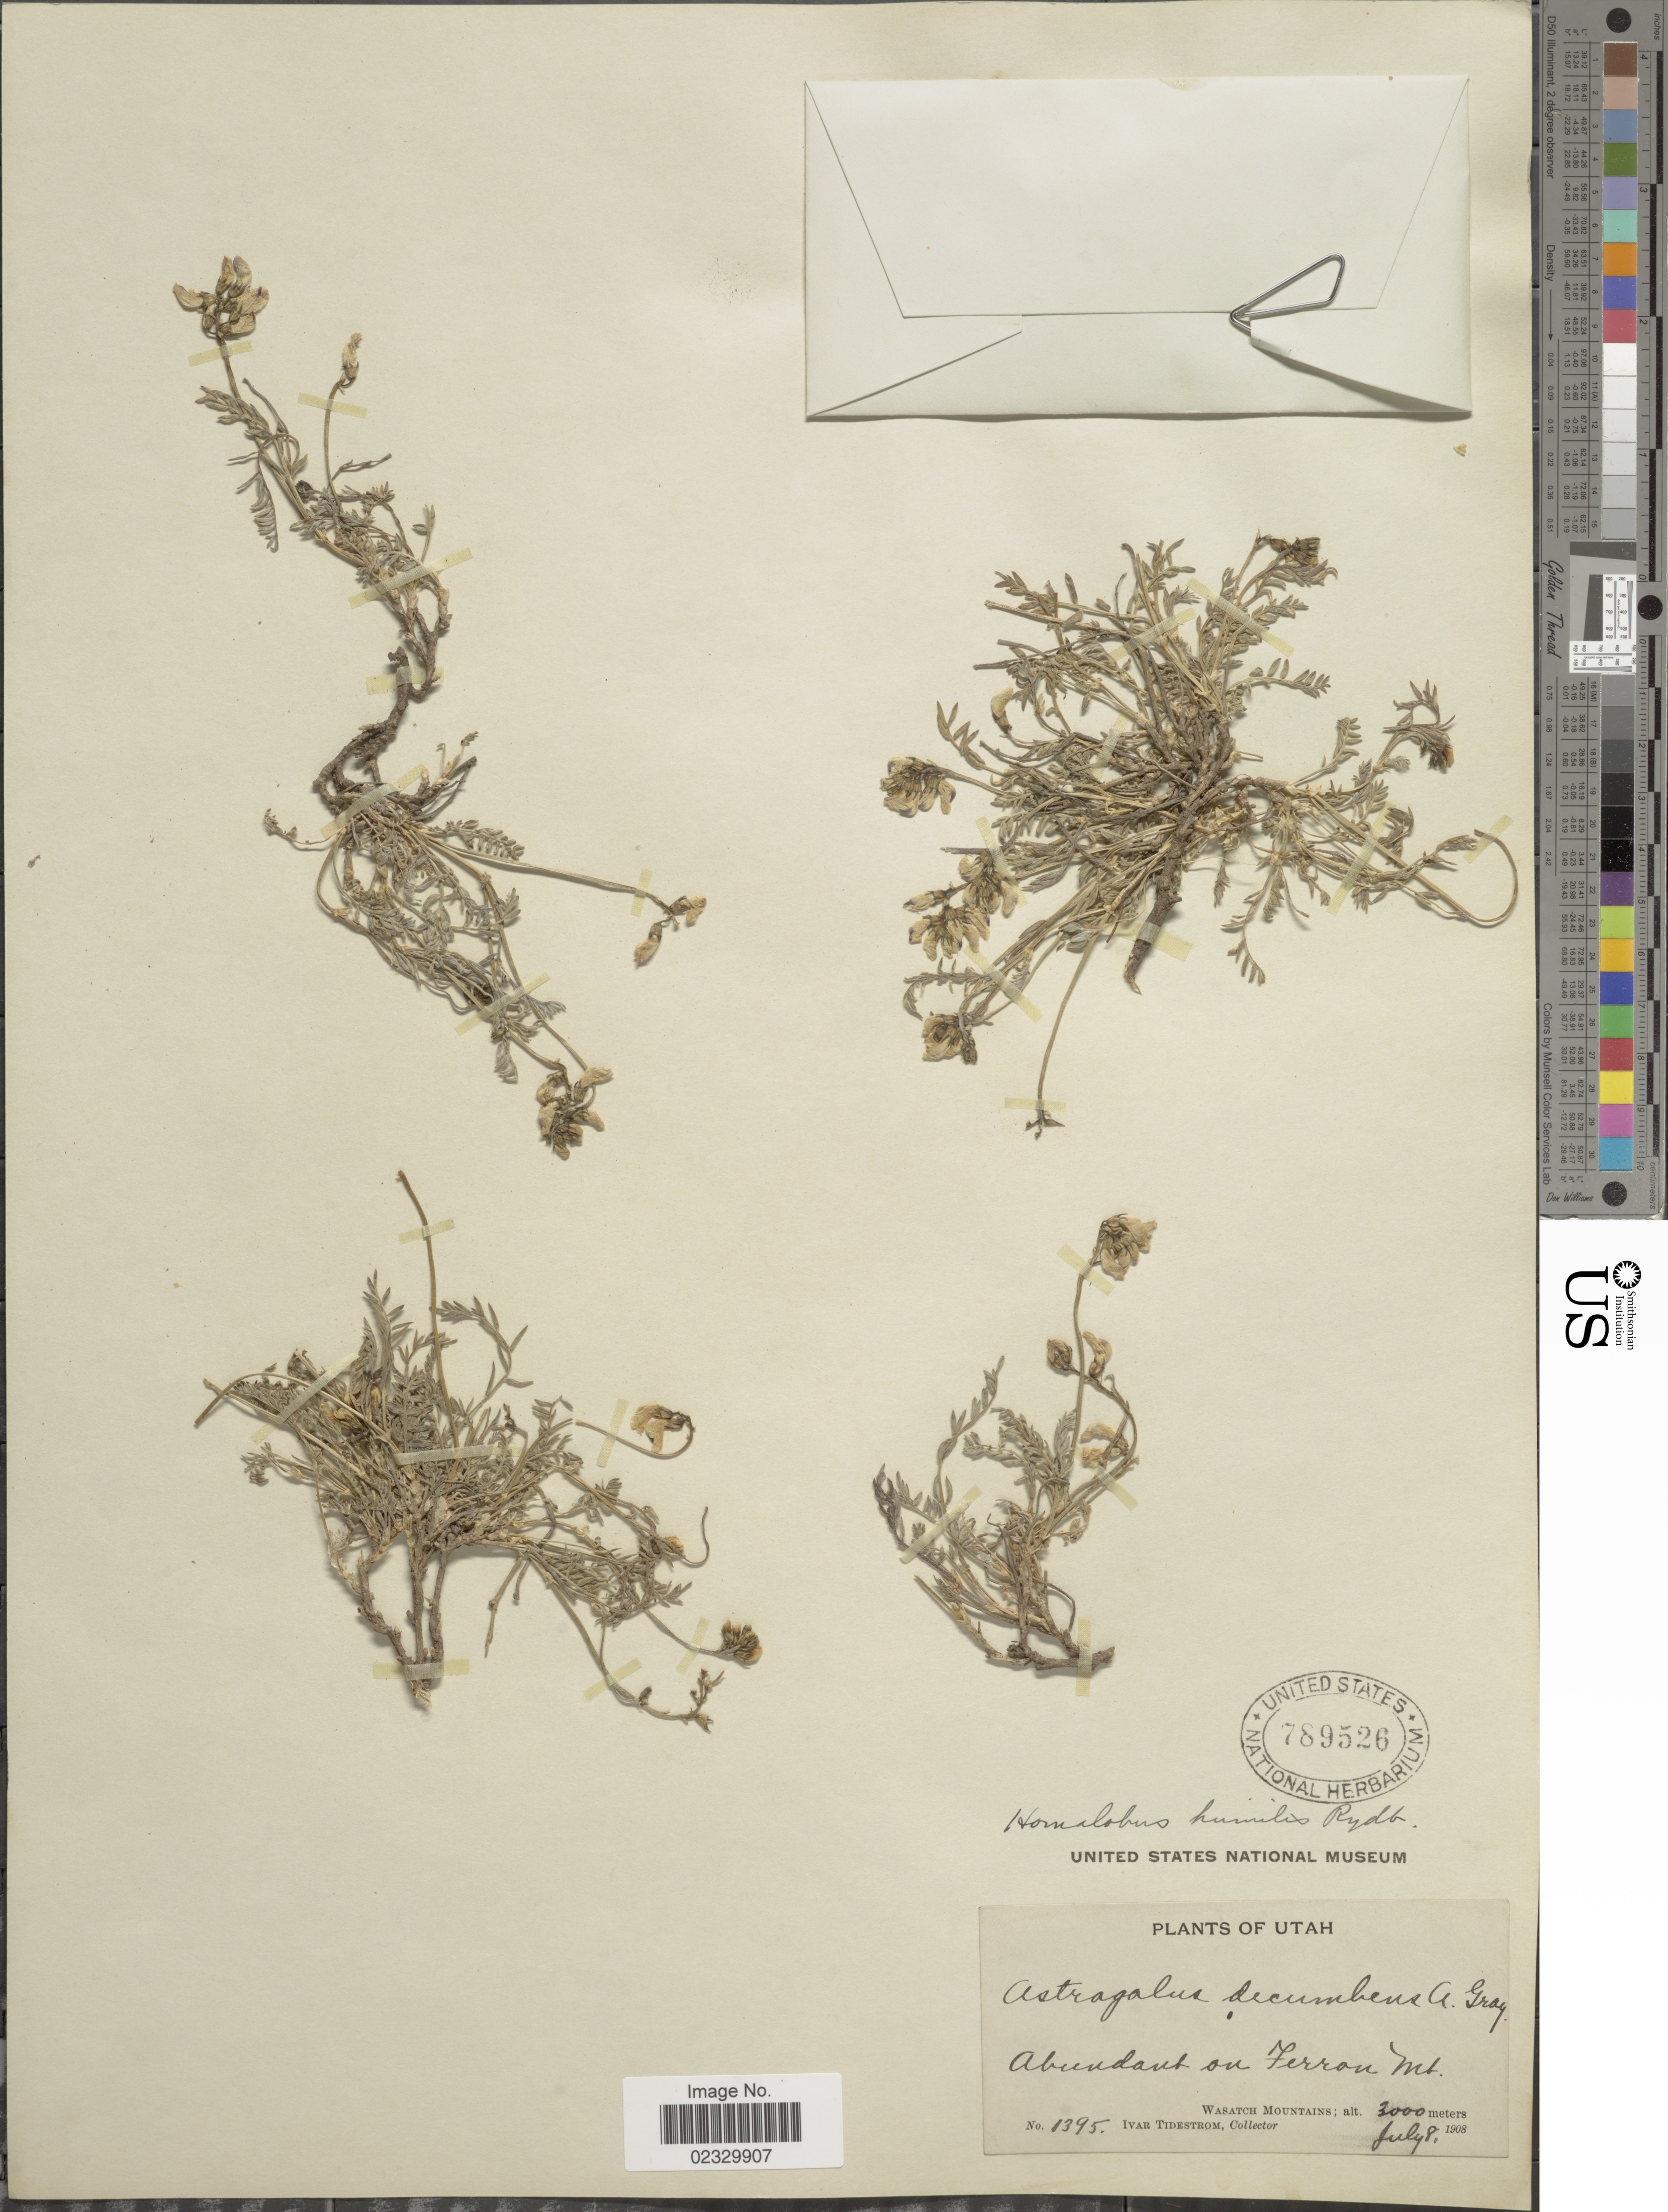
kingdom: Plantae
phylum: Tracheophyta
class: Magnoliopsida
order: Fabales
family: Fabaceae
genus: Astragalus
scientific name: Astragalus carltonii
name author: J.F. Macbr.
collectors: I. F. Tidestrom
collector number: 1395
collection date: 1908-07-08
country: United States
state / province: Utah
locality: Abundant on Ferron Mt. Wasatch Mountains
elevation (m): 914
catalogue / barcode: US 789526